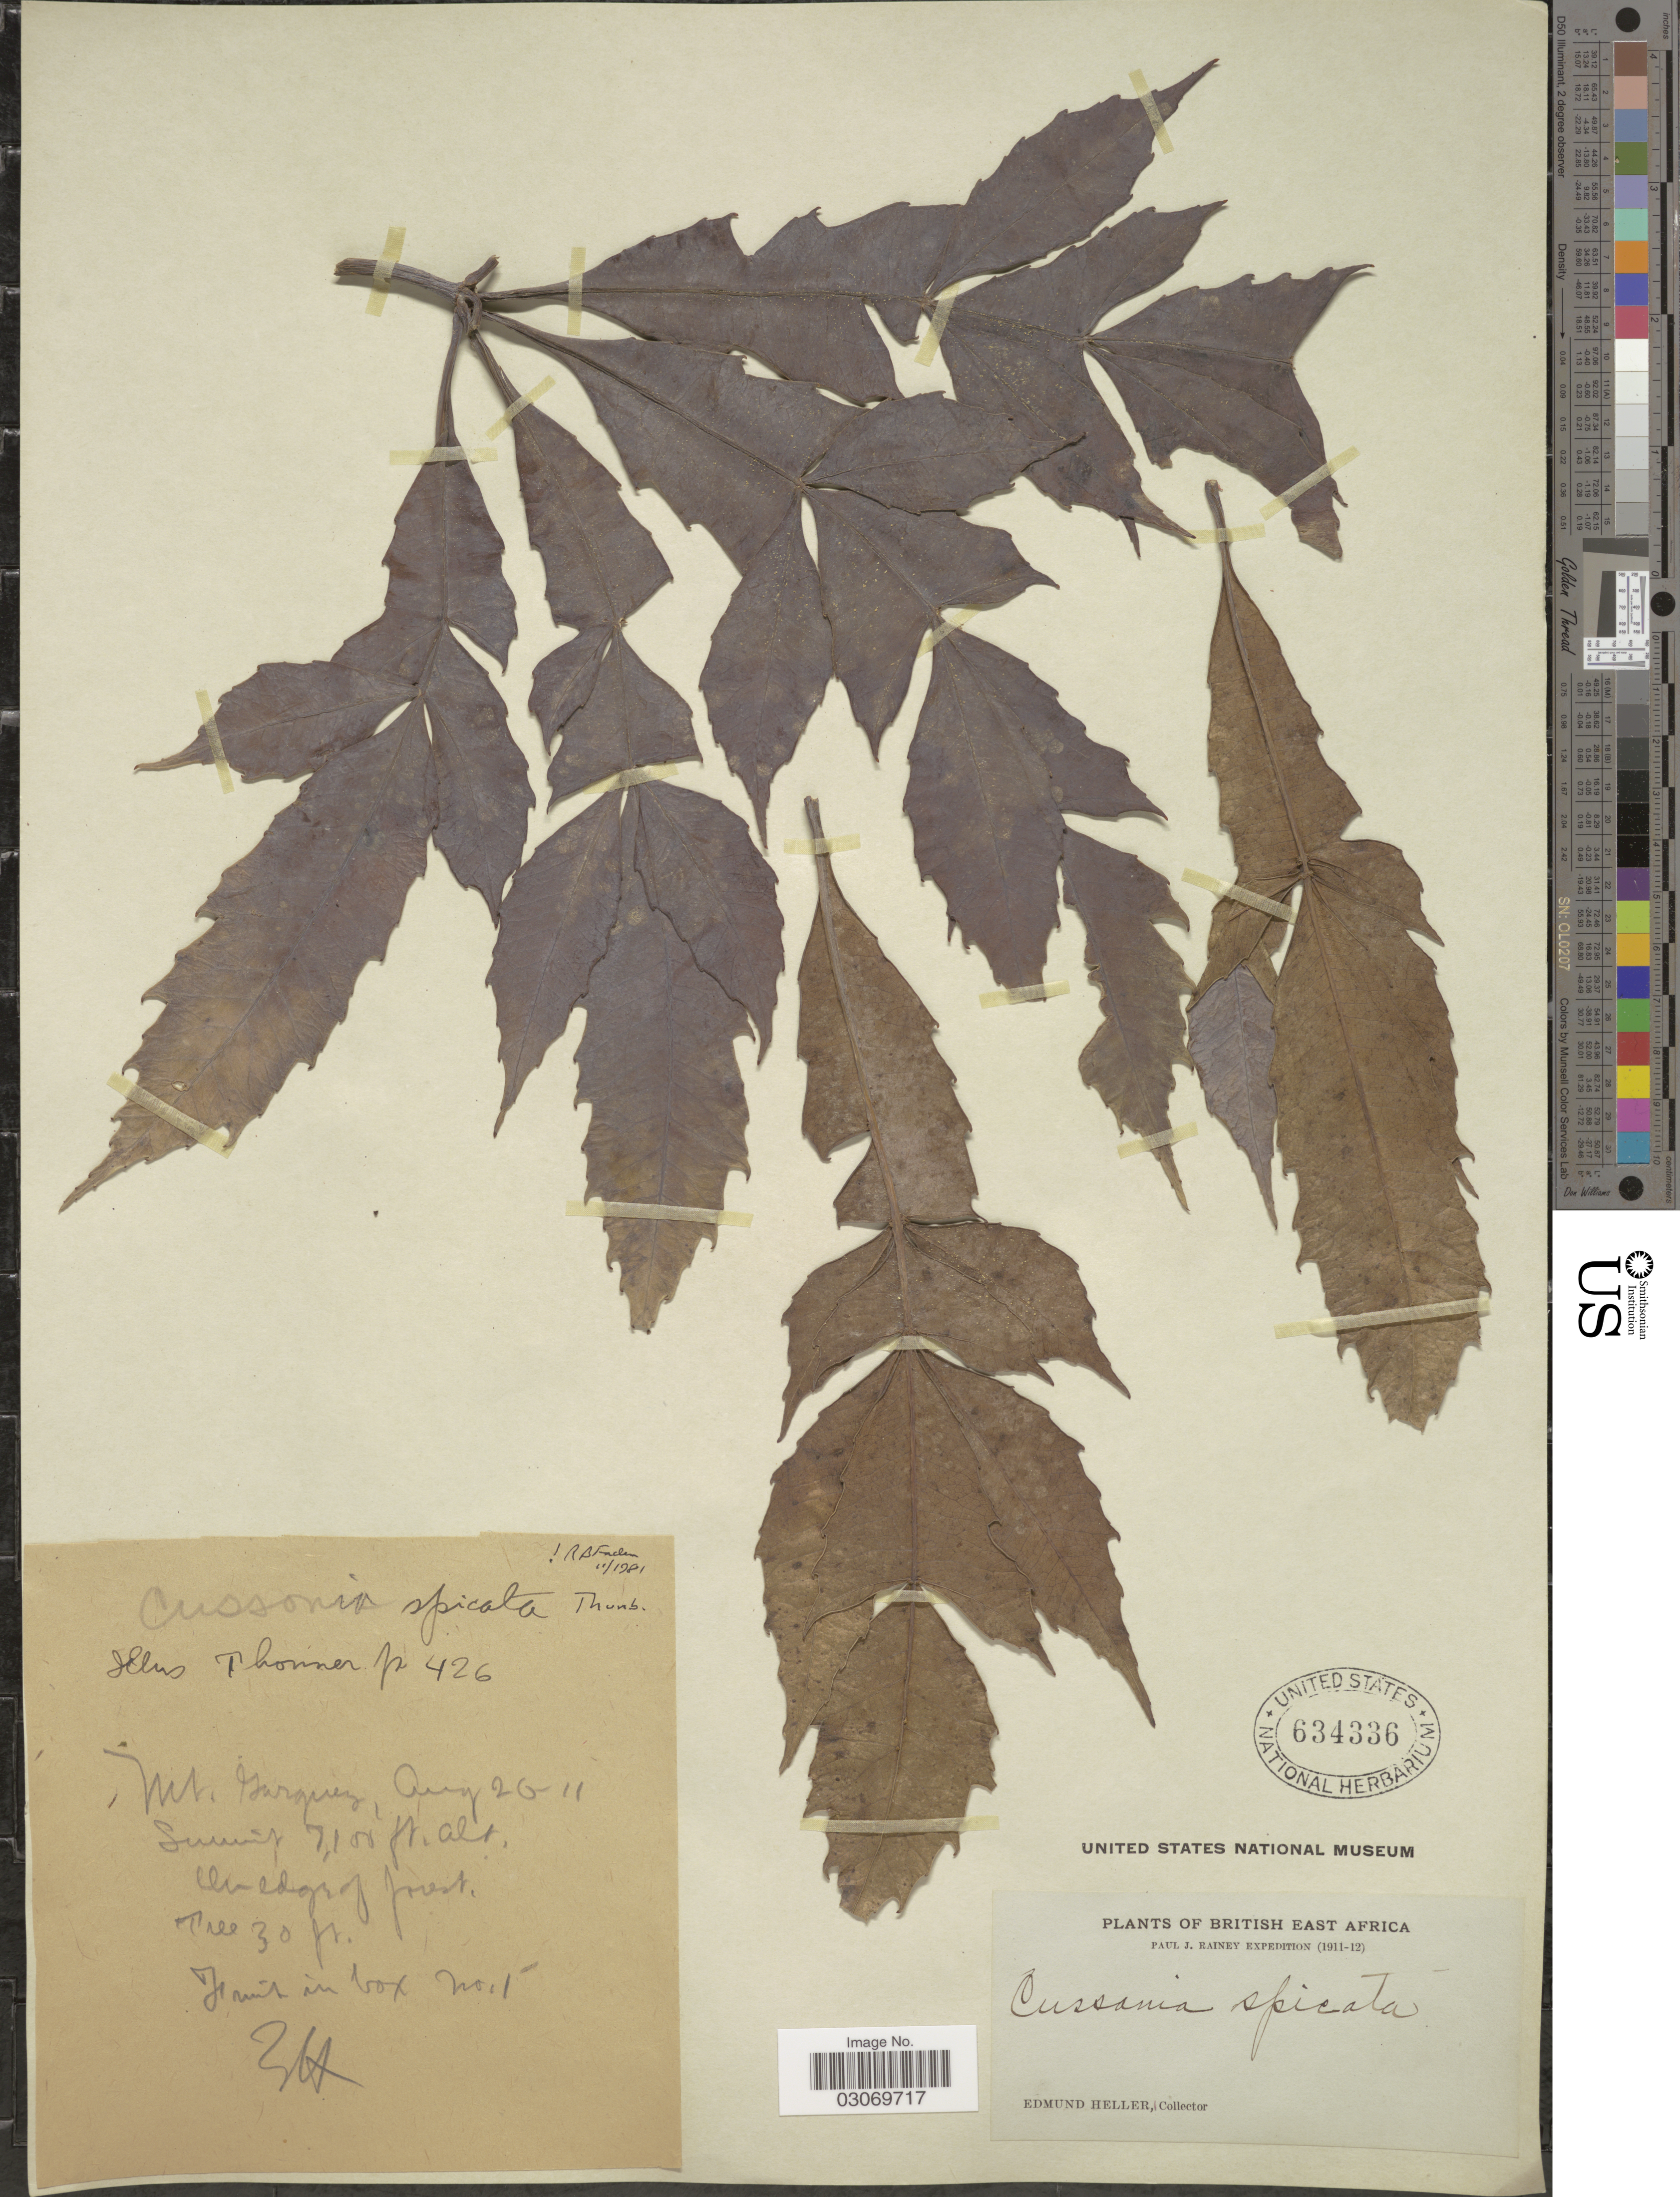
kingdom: Plantae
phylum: Tracheophyta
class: Magnoliopsida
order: Apiales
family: Araliaceae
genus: Cussonia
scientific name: Cussonia spicata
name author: Thunb.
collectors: E. Heller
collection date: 1911-08-20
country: Kenya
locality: British East Africa, Mt. Garguez.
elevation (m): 2164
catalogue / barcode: US 6434336